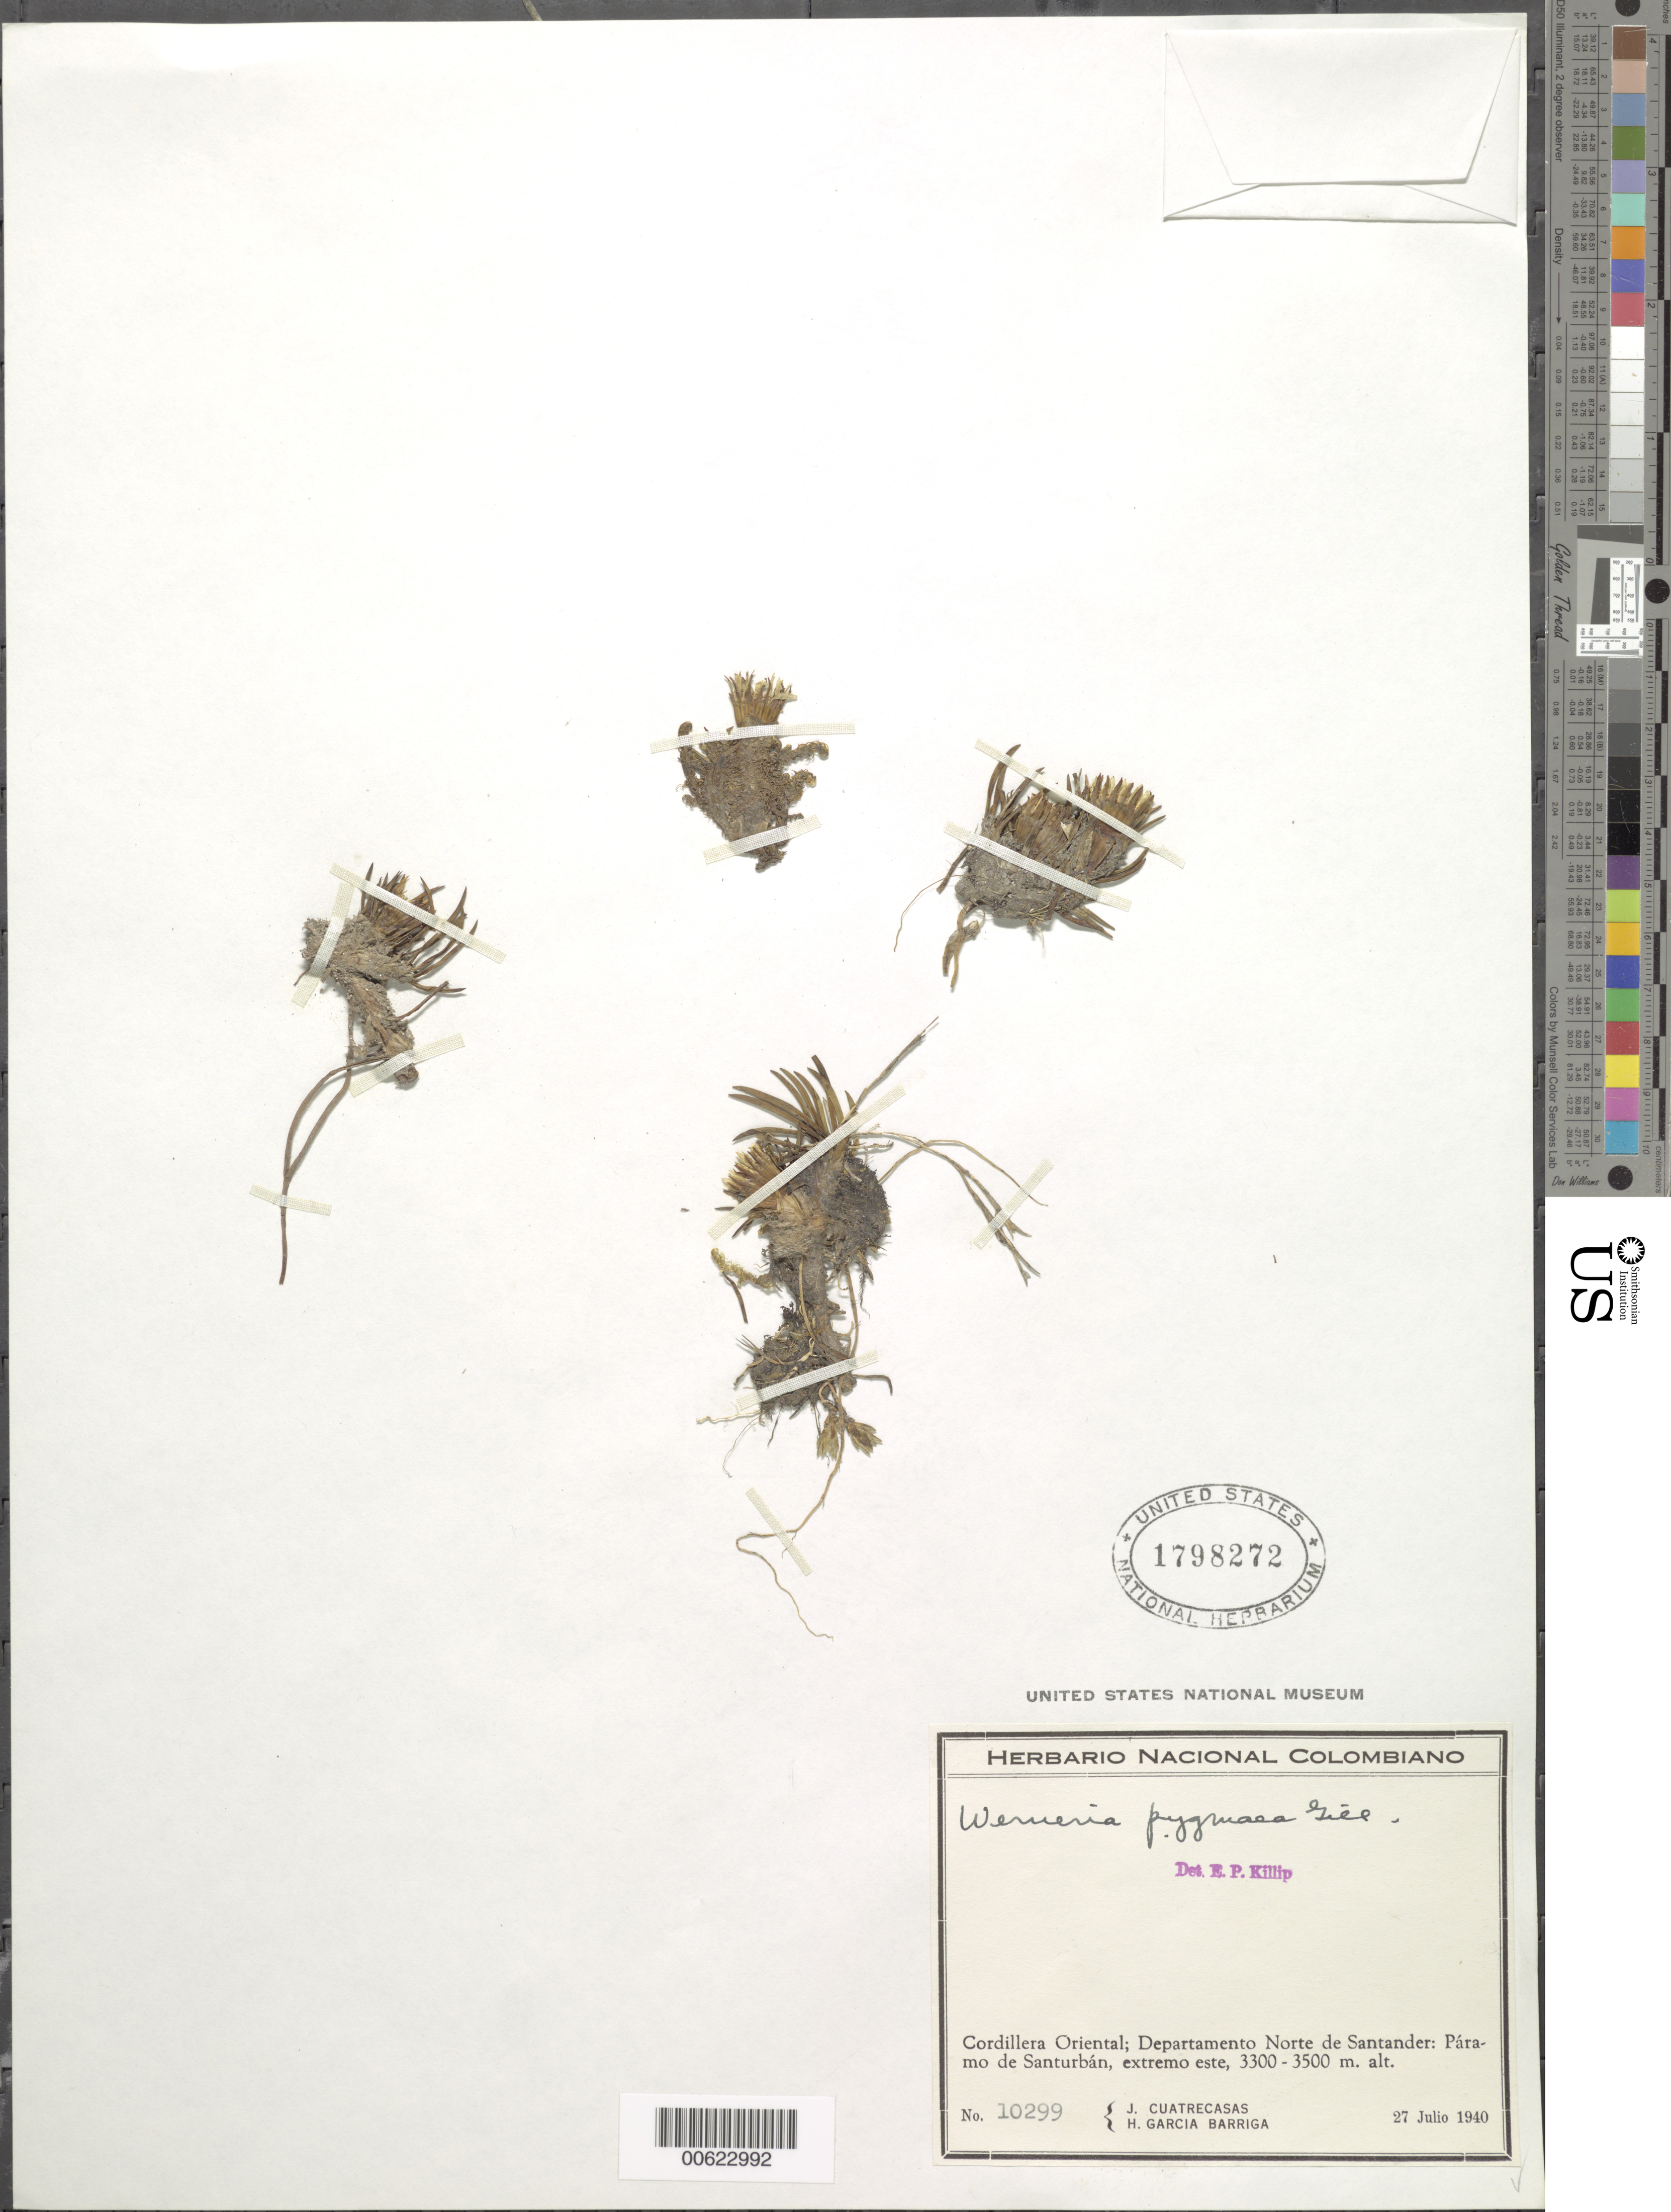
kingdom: Plantae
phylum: Tracheophyta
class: Magnoliopsida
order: Asterales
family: Asteraceae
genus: Werneria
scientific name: Werneria pygmaea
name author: Gillies ex Hook. & Arn.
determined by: Calvo, Joel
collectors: J. Cuatrecasas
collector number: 10299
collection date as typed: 27-Jul-40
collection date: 1940-07-27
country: Colombia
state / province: Norte de Santander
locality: Páramo de Santurban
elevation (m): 3300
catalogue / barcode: US 1798272